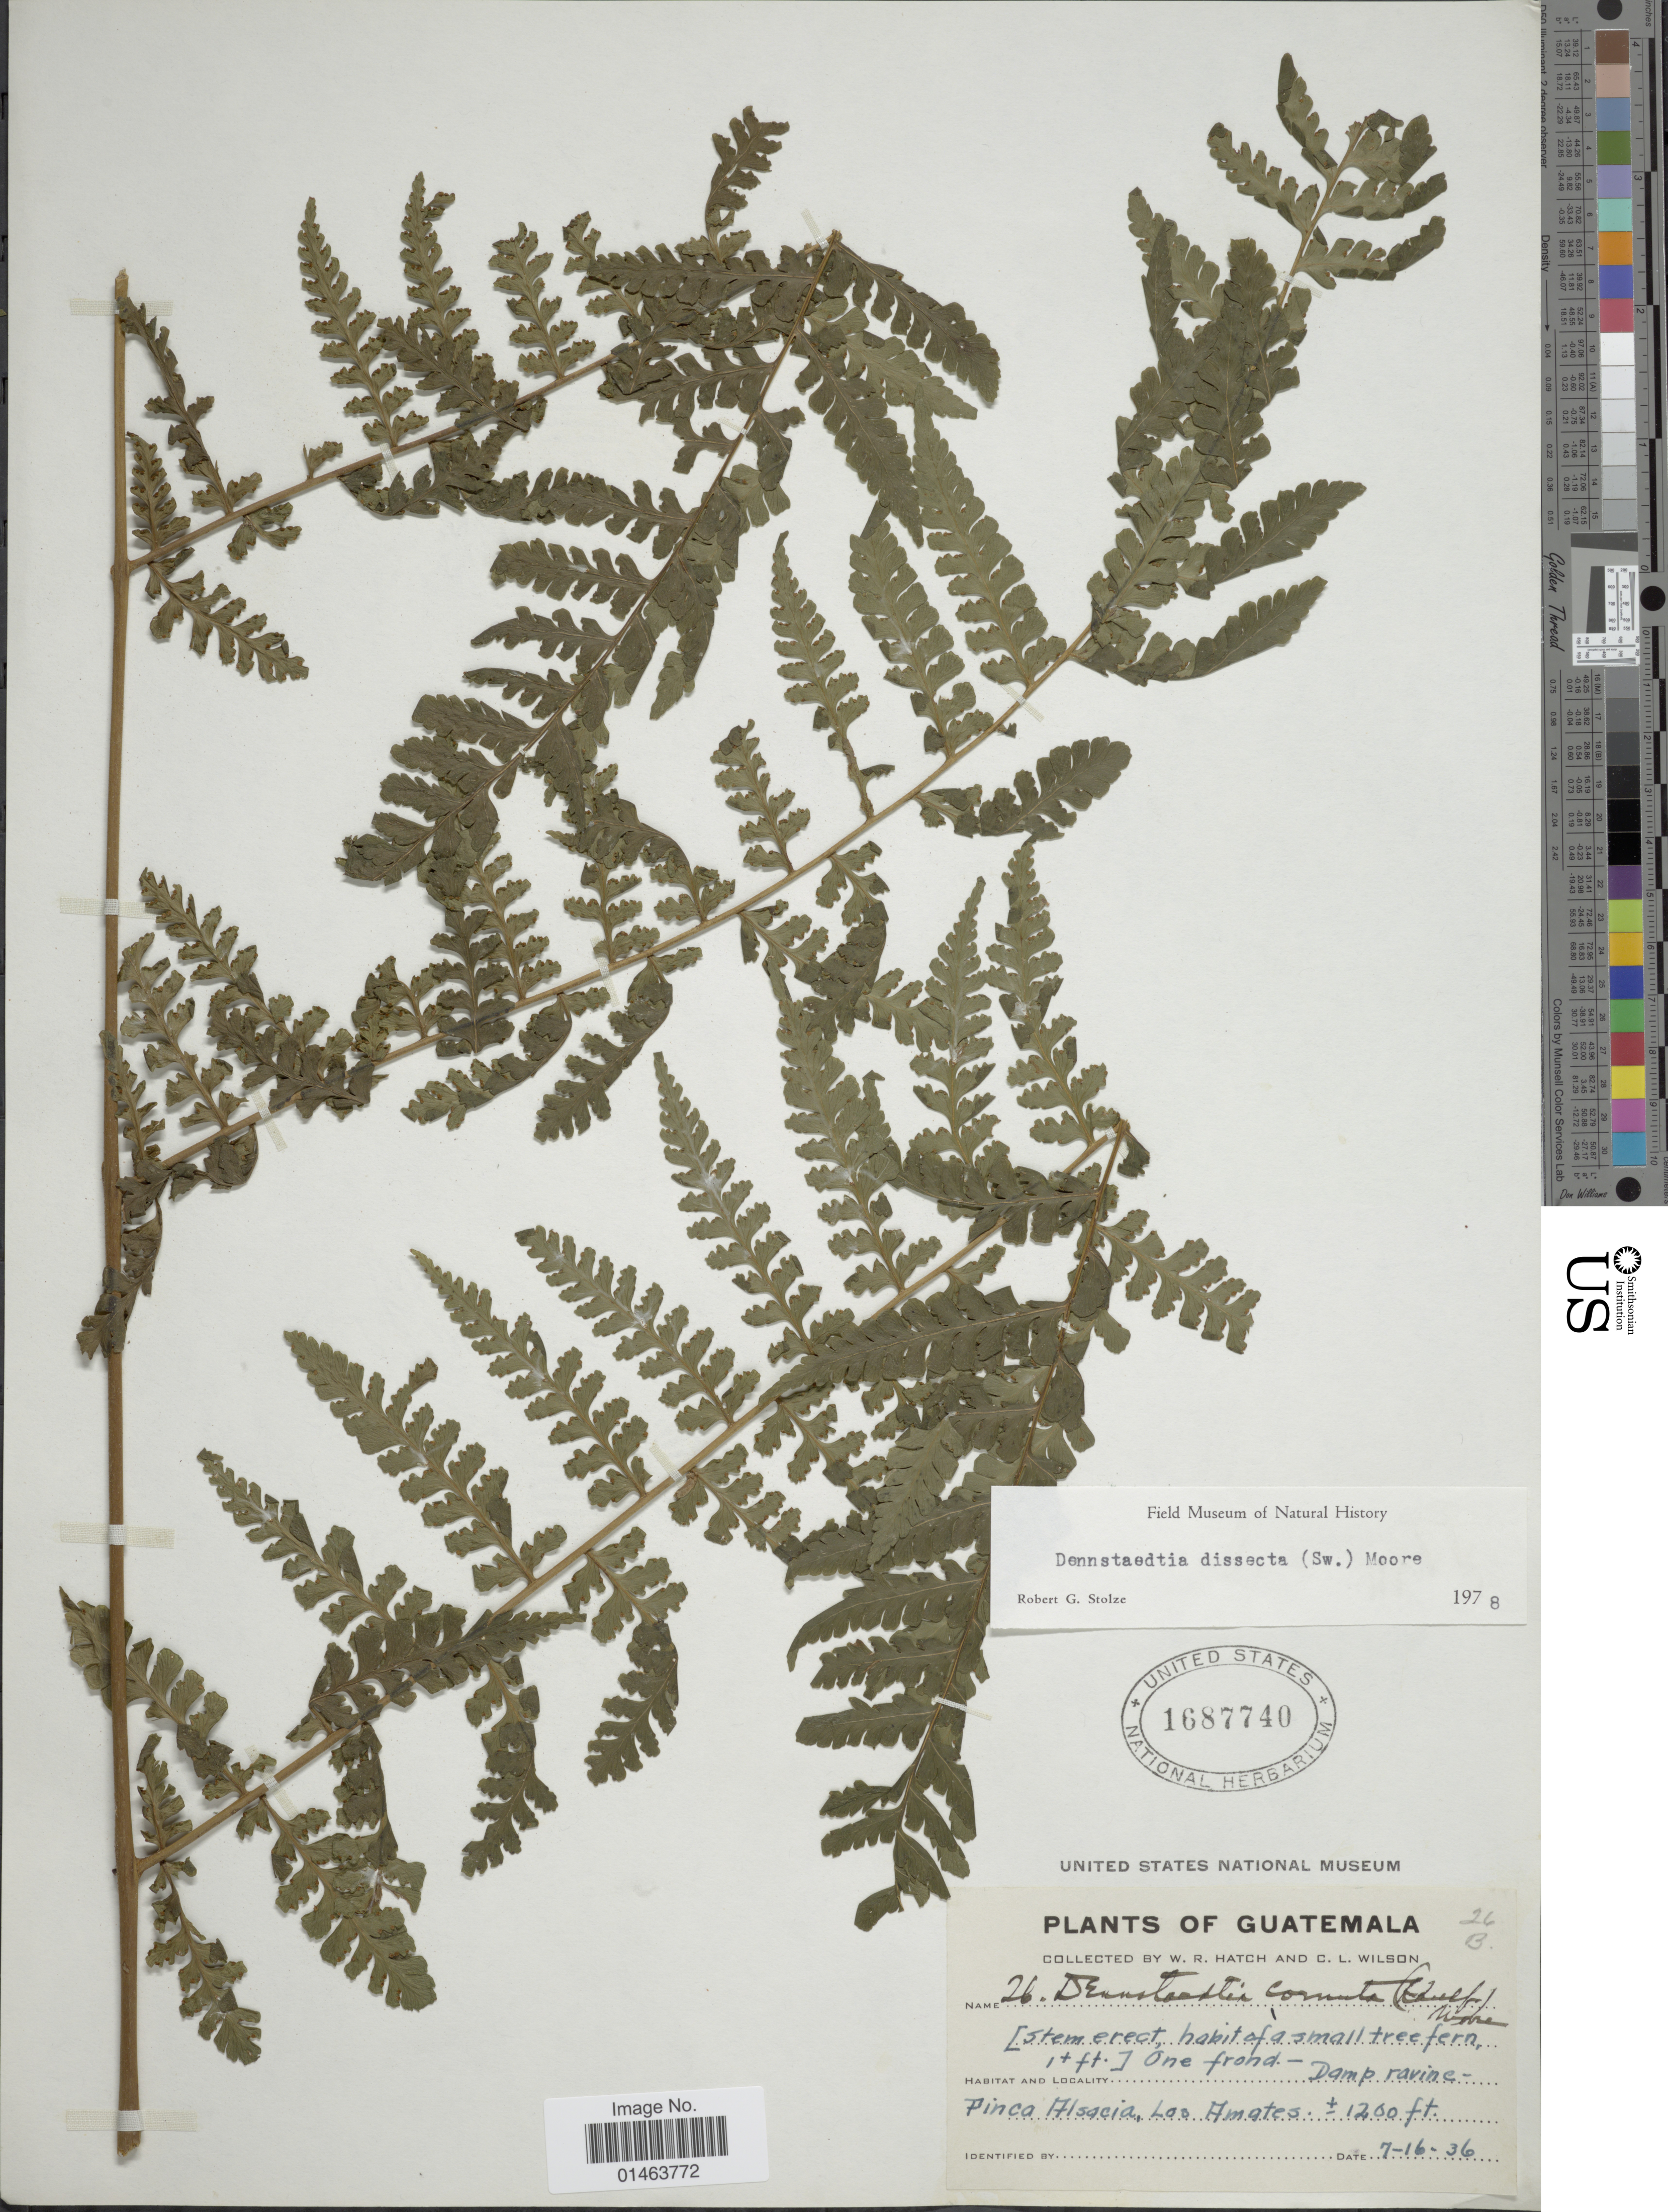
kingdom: Plantae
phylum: Tracheophyta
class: Polypodiopsida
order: Polypodiales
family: Dennstaedtiaceae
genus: Dennstaedtia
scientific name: Dennstaedtia auriculata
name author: Navarr. & B. Øllg.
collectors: W. Hatch & C. L. Wilson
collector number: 26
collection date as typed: Transcribed d/m/y: 16/7/36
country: Guatemala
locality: Guatemal, on frond-Damp ravine, Pinca Alsacia, Los Amates.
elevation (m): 366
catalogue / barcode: US 1687740